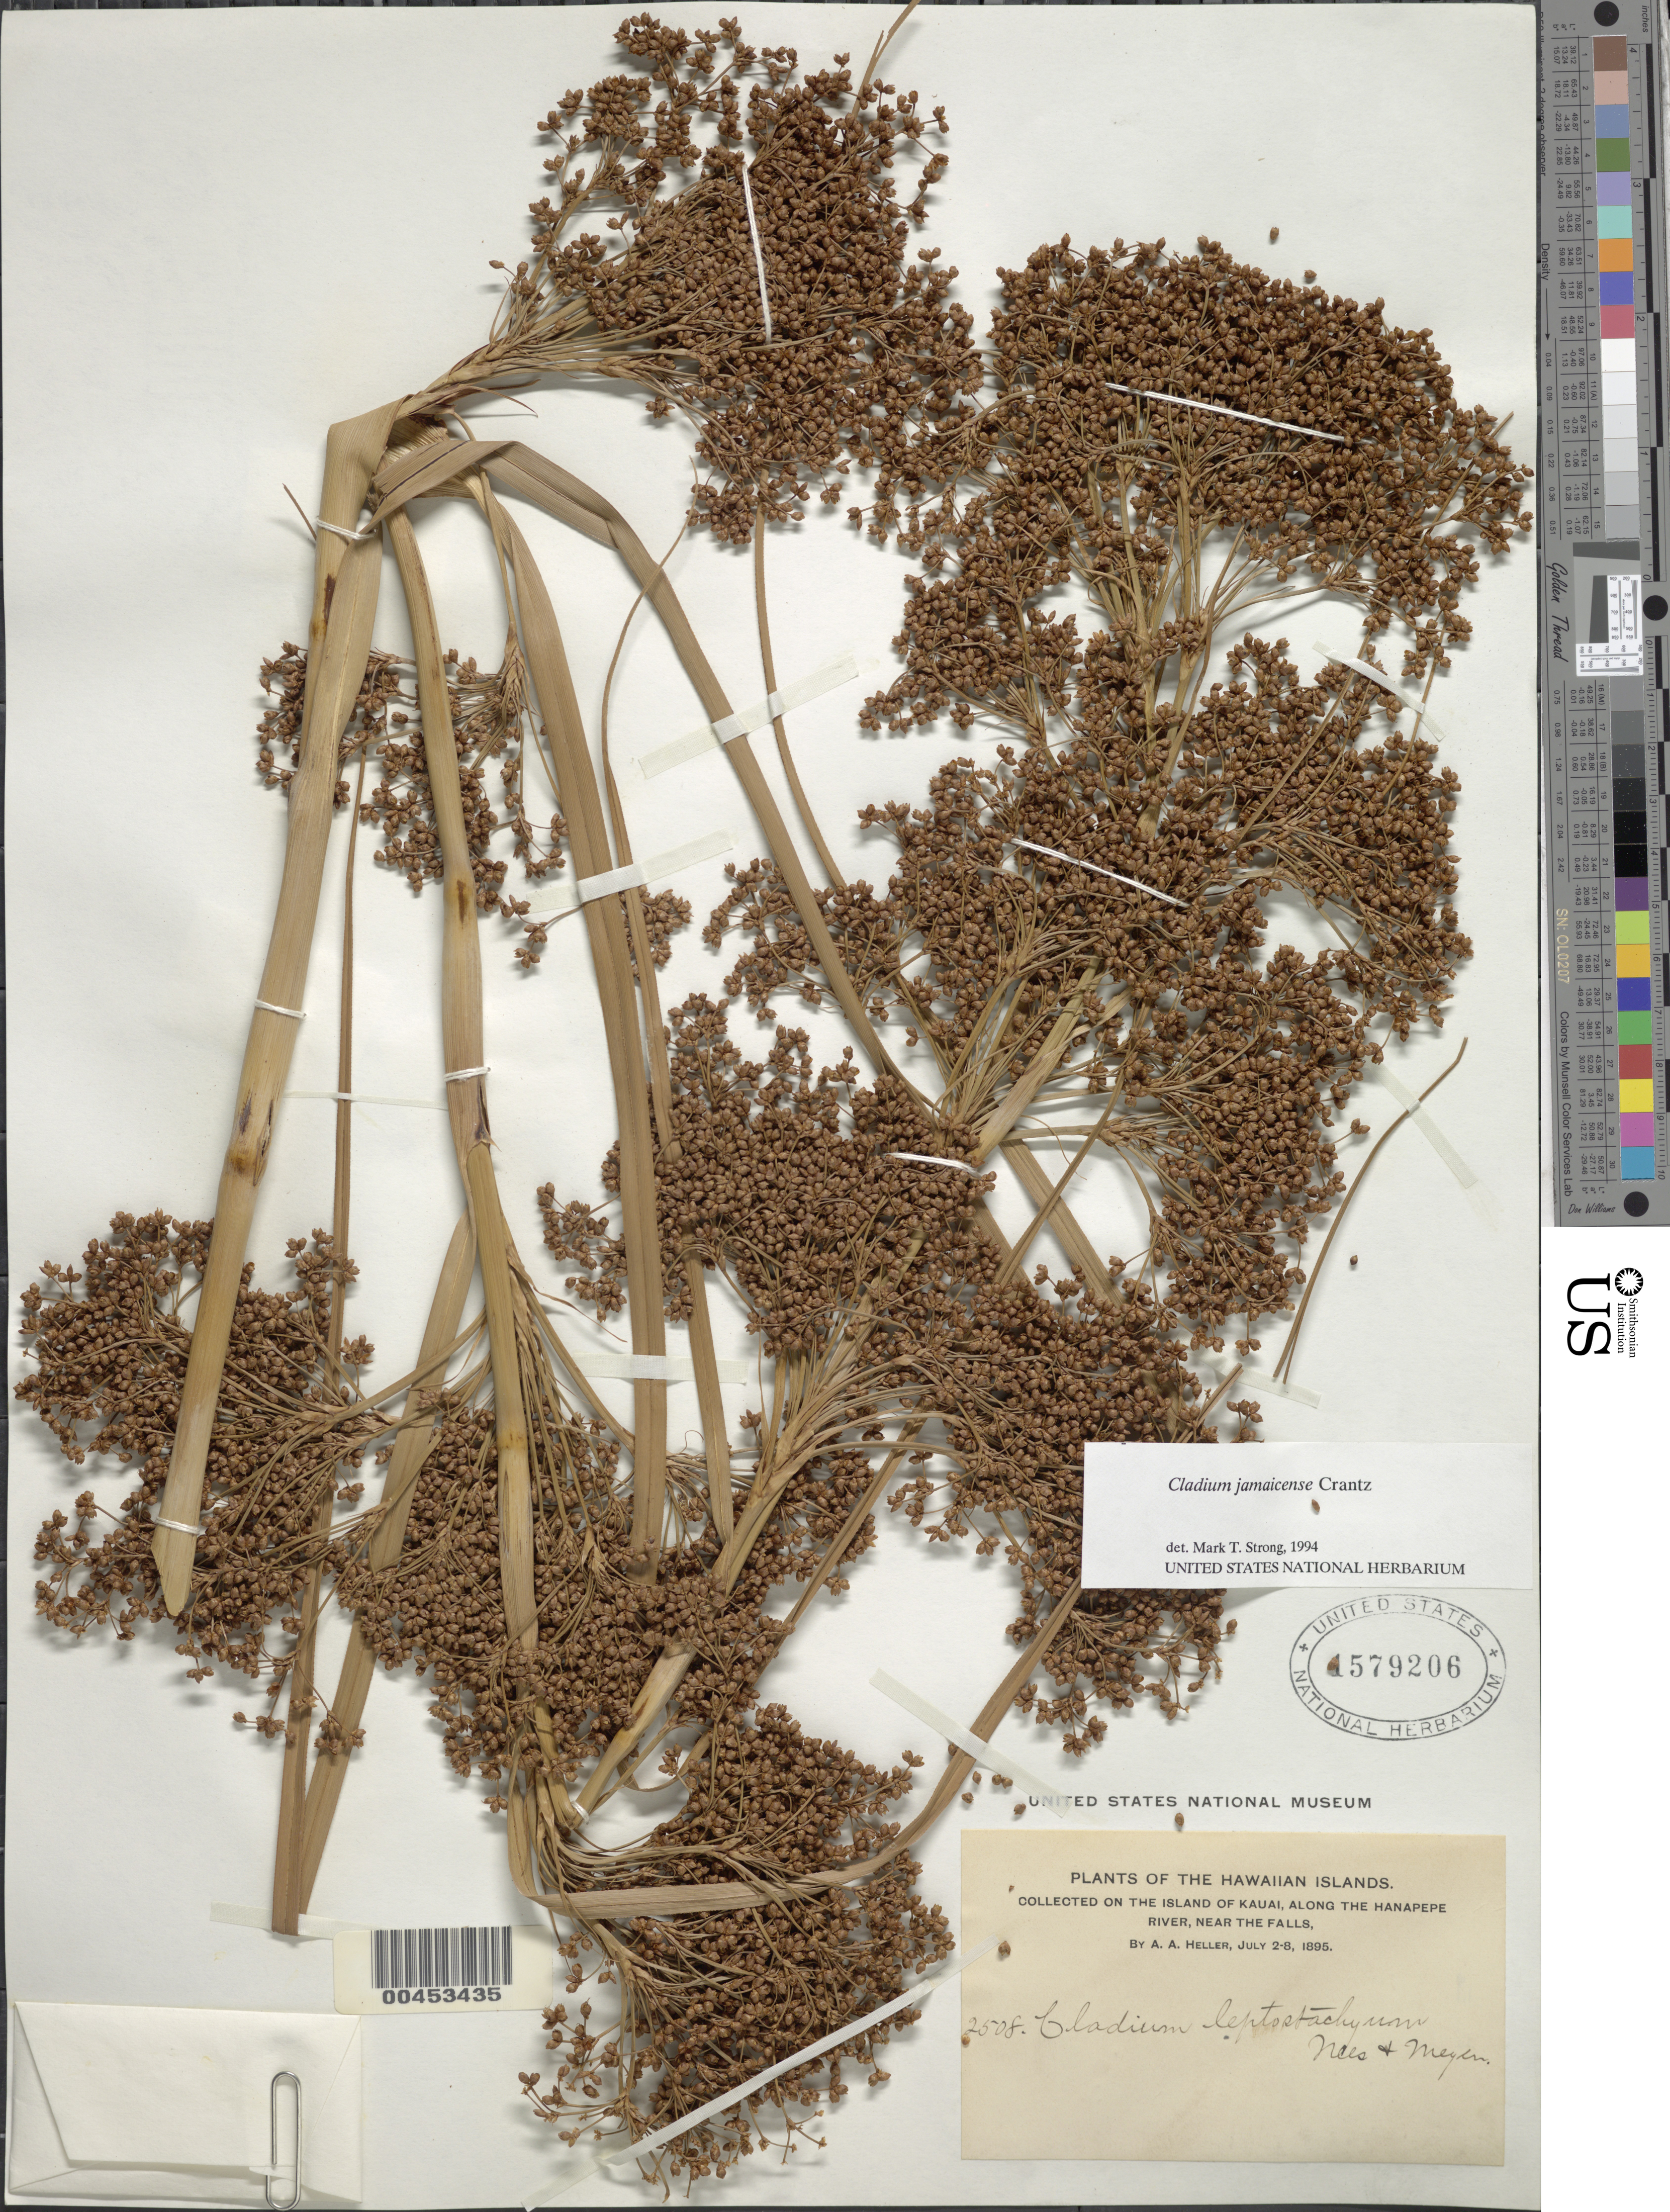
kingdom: Plantae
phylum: Tracheophyta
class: Liliopsida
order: Poales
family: Cyperaceae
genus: Cladium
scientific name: Cladium jamaicense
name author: Crantz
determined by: Strong, M. T., (US), Smithsonian Institution - National Museum of Natural History (UNITED STATES)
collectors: A. A. Heller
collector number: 2508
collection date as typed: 2 Jul 1895 to 8 Jul 1895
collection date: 1895-07-02/1895-07-08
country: United States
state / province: Hawaii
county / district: Kauai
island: Kaua'i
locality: Along the Hanapepe River, near the falls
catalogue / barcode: US 1579206